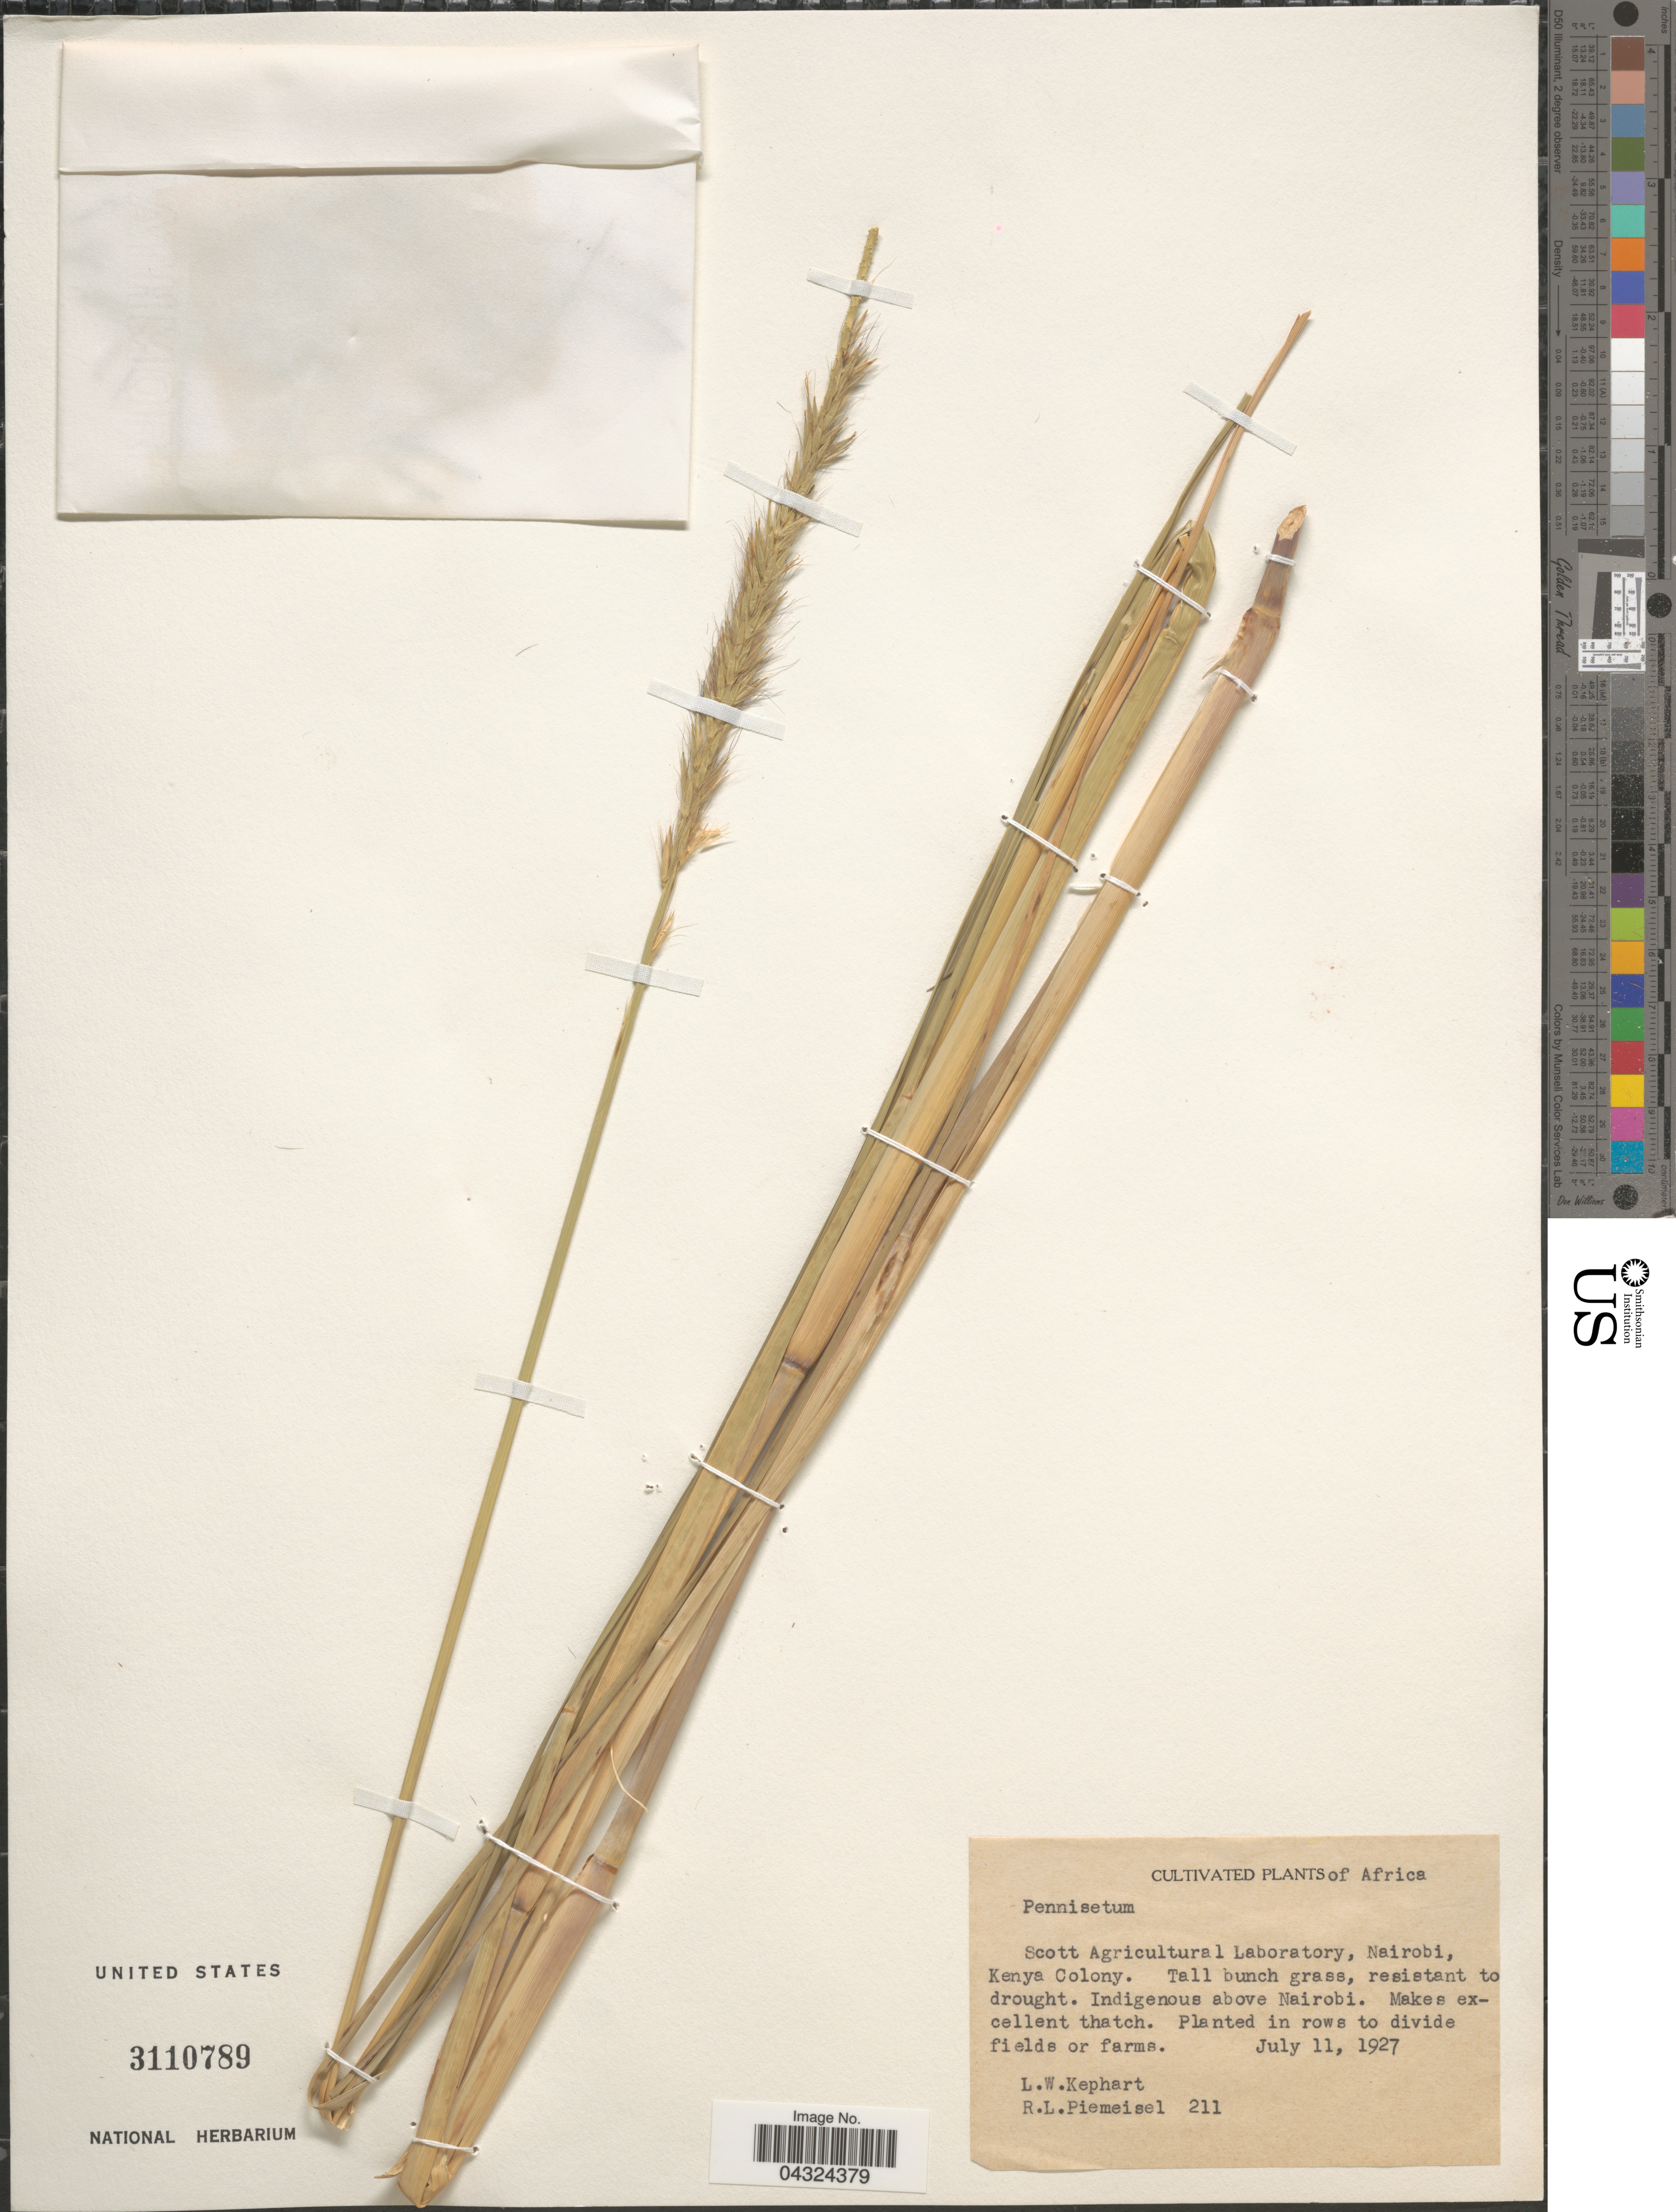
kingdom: Plantae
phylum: Tracheophyta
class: Liliopsida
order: Poales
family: Poaceae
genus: Cenchrus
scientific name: Cenchrus sp.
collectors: L. W. Kephart & R. L. Piemeisel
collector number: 211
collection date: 1927-07-11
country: Kenya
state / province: Nairobi Area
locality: Scott Agricultural Laboratory, Nairobi.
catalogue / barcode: US 3110789